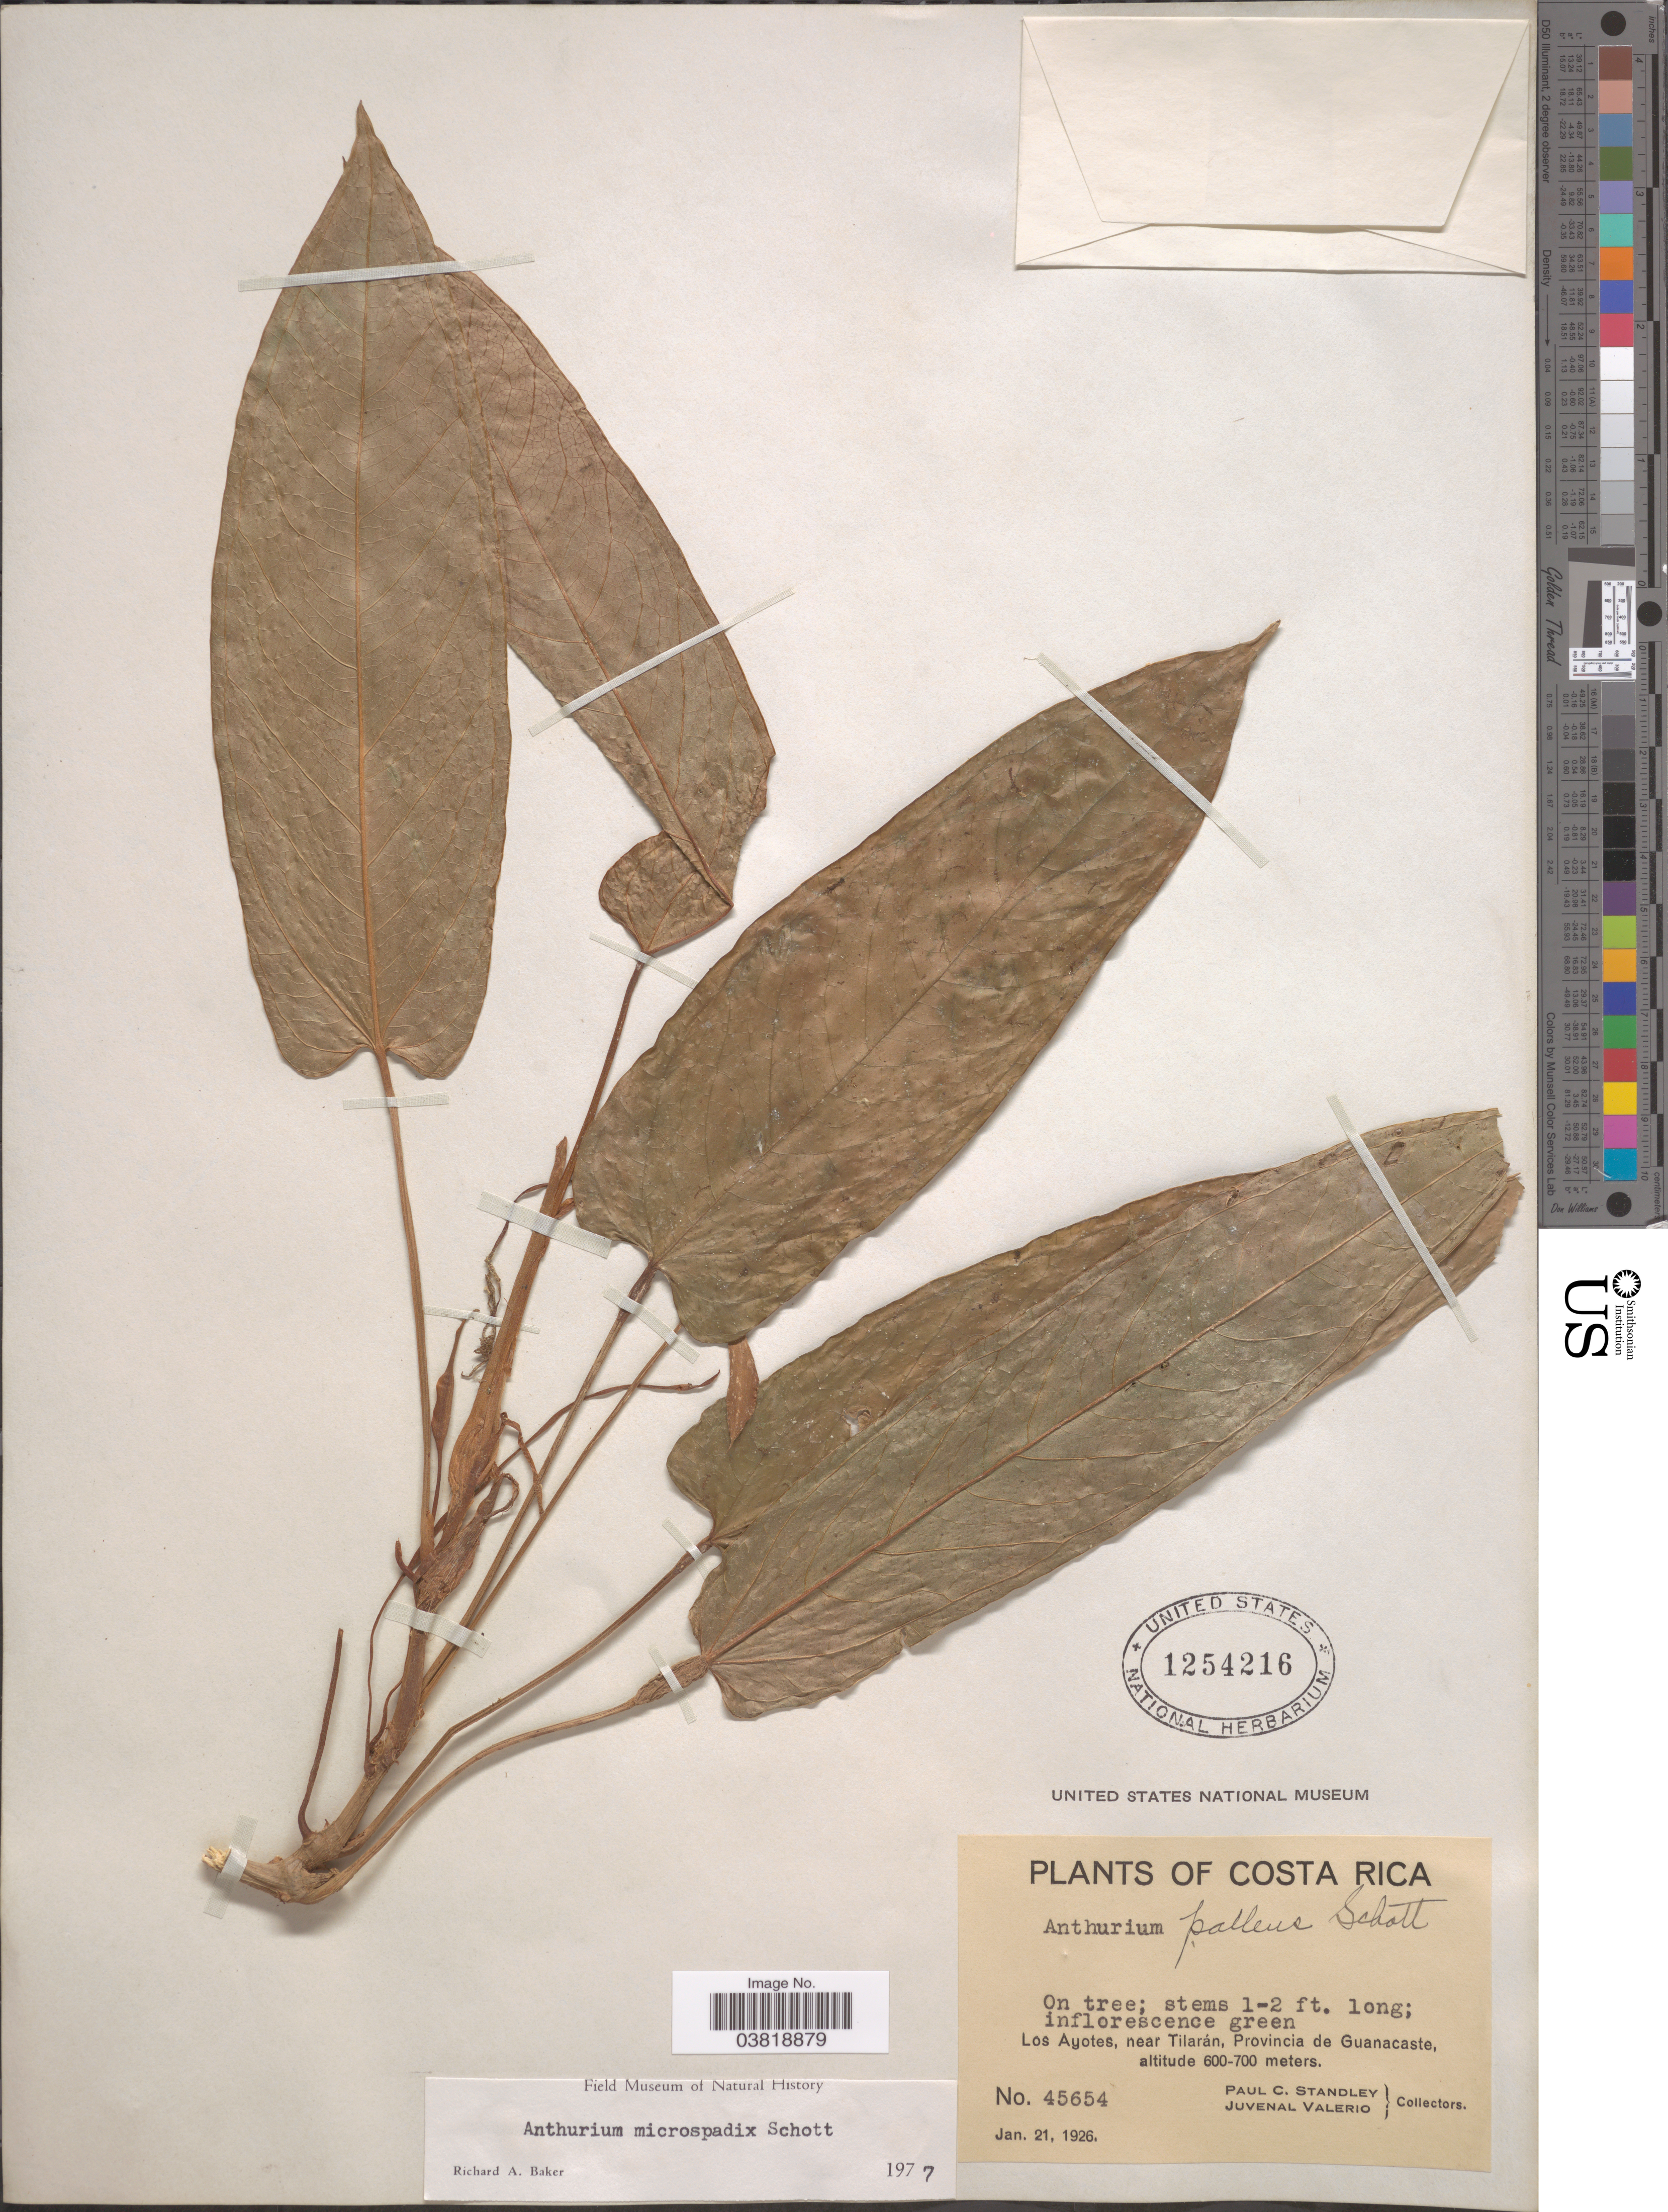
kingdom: Plantae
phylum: Tracheophyta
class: Liliopsida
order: Alismatales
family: Araceae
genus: Anthurium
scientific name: Anthurium microspadix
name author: Schott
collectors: P. C. Standley & J. Valerio R.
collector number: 45654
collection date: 1926-01-21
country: Costa Rica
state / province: Guanacaste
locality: Los Ayotes, near Tilarán.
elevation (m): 600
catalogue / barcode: US 1254216